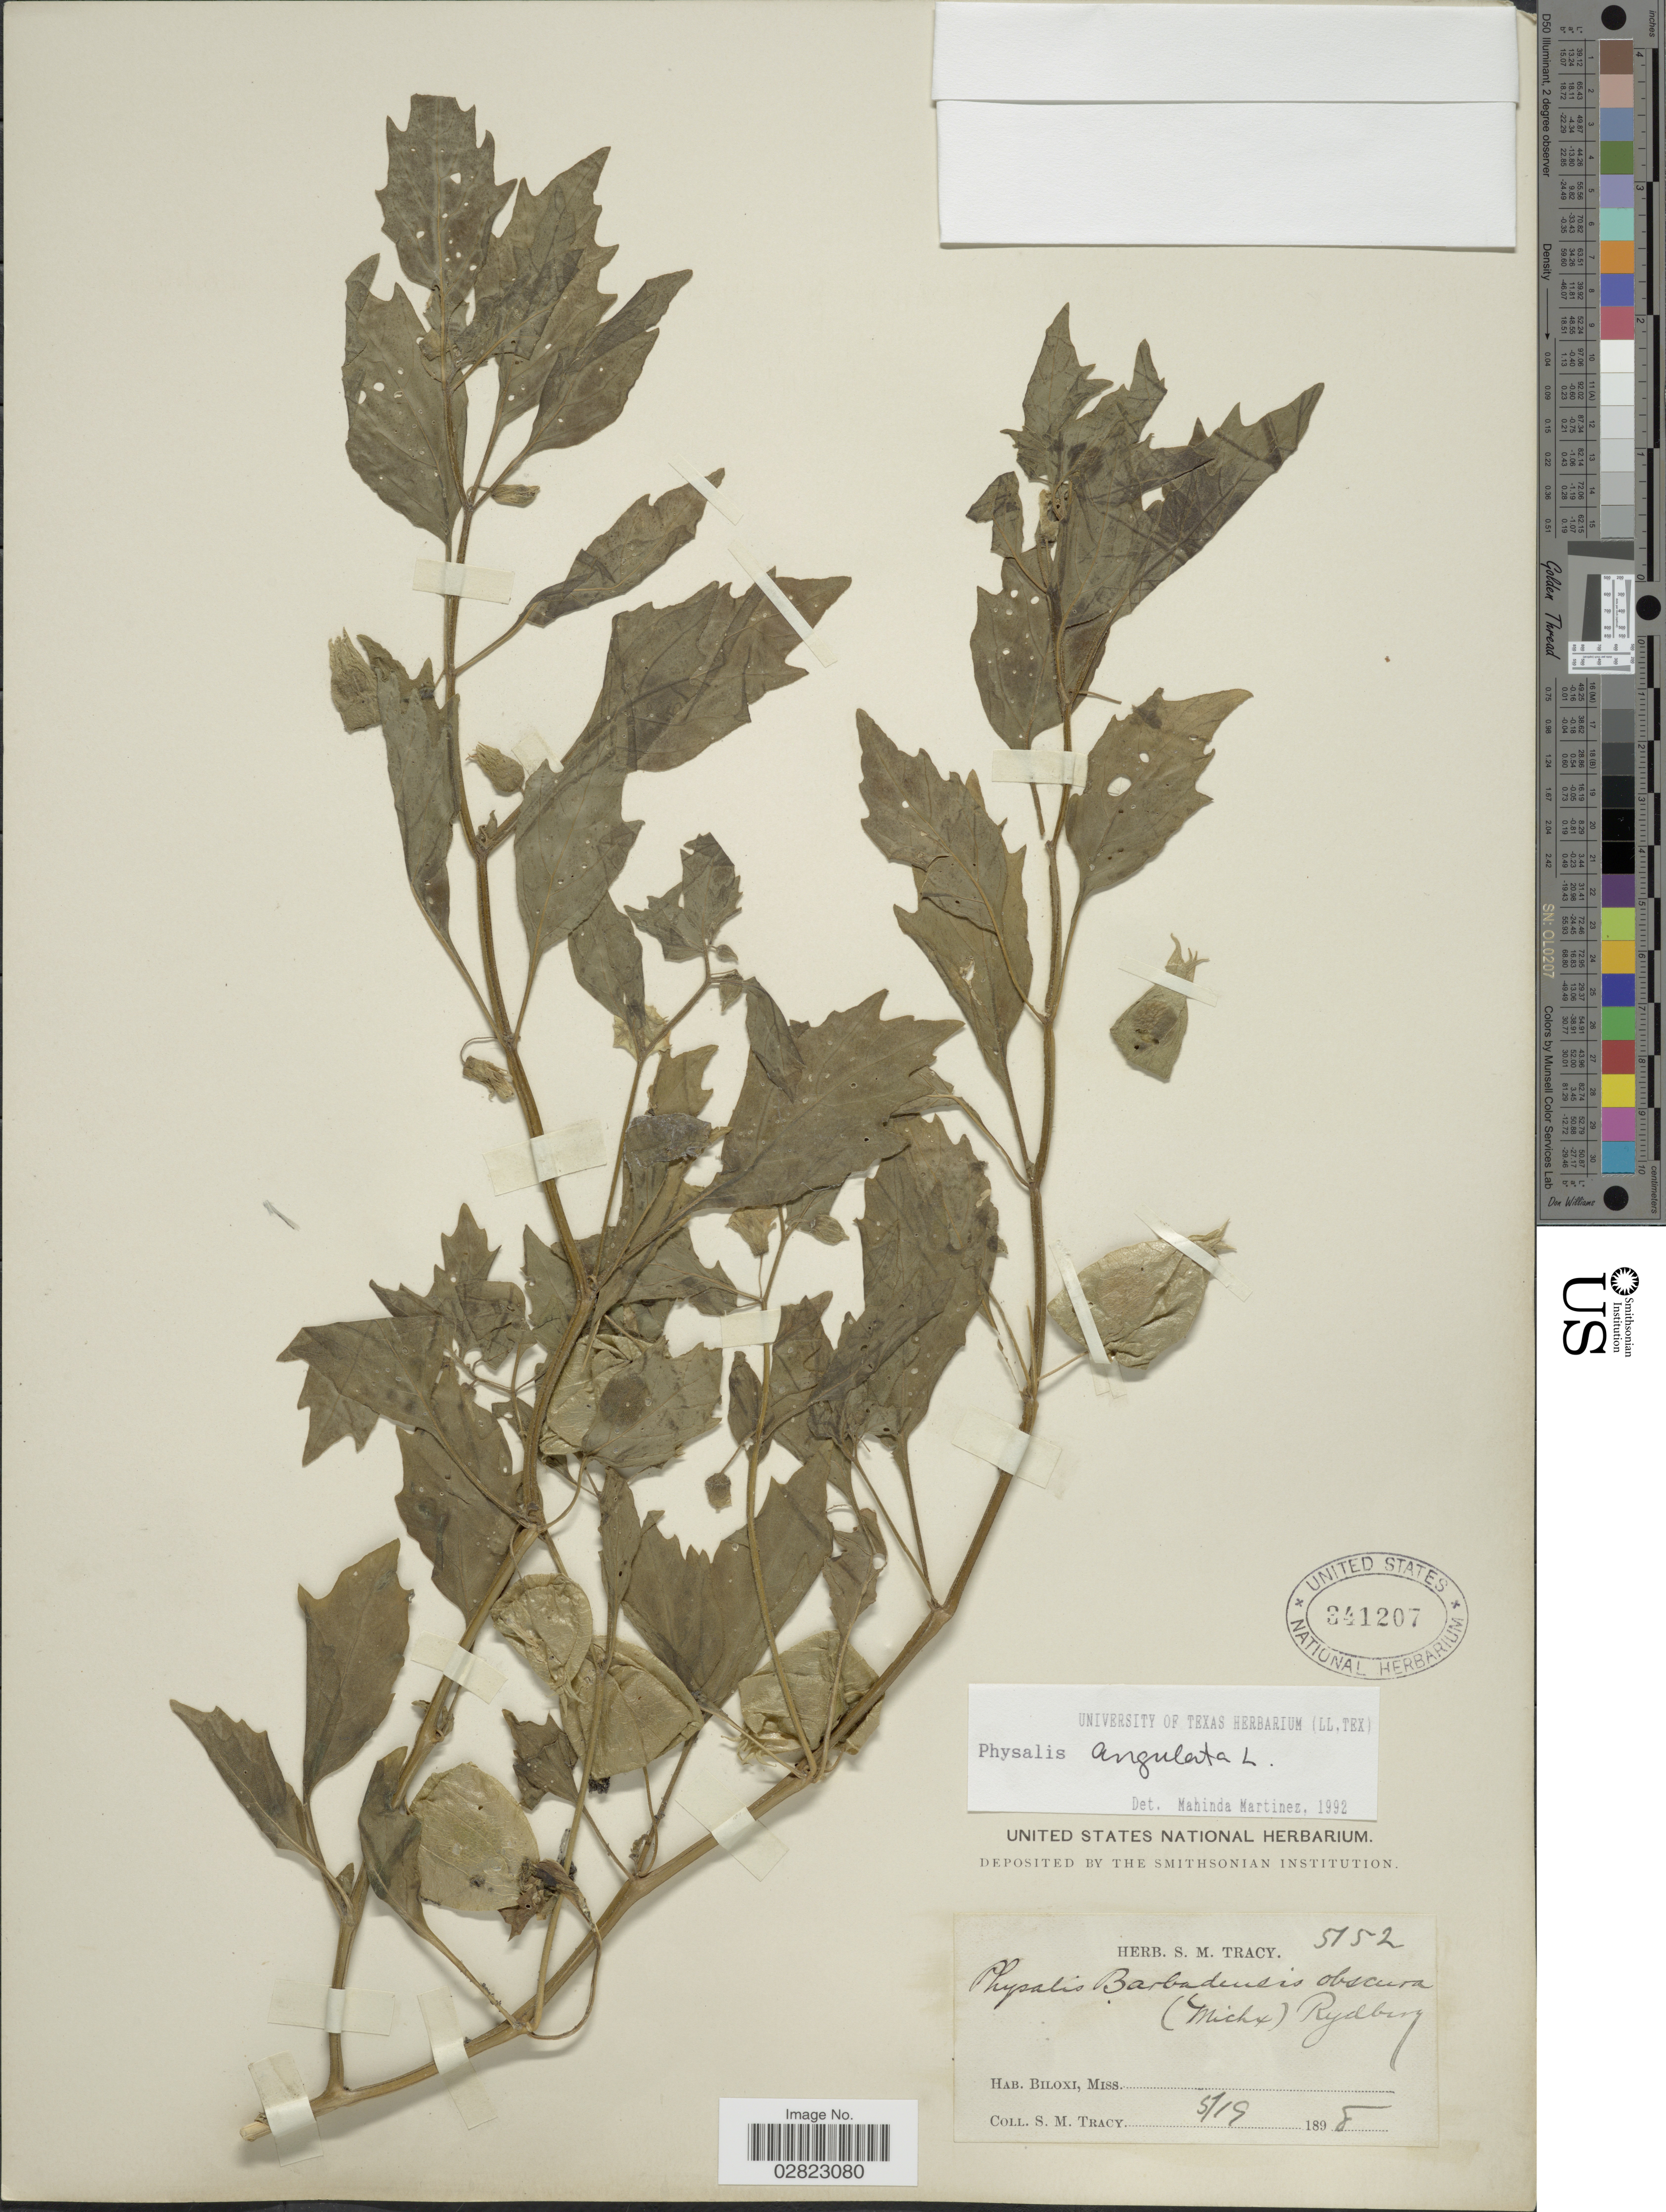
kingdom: Plantae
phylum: Tracheophyta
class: Magnoliopsida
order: Solanales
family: Solanaceae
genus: Physalis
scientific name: Physalis angulata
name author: L.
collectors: S. M. Tracy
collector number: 5152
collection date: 1898-05-19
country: United States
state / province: Mississippi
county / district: Harrison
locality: Biloxi.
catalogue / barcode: US 341207